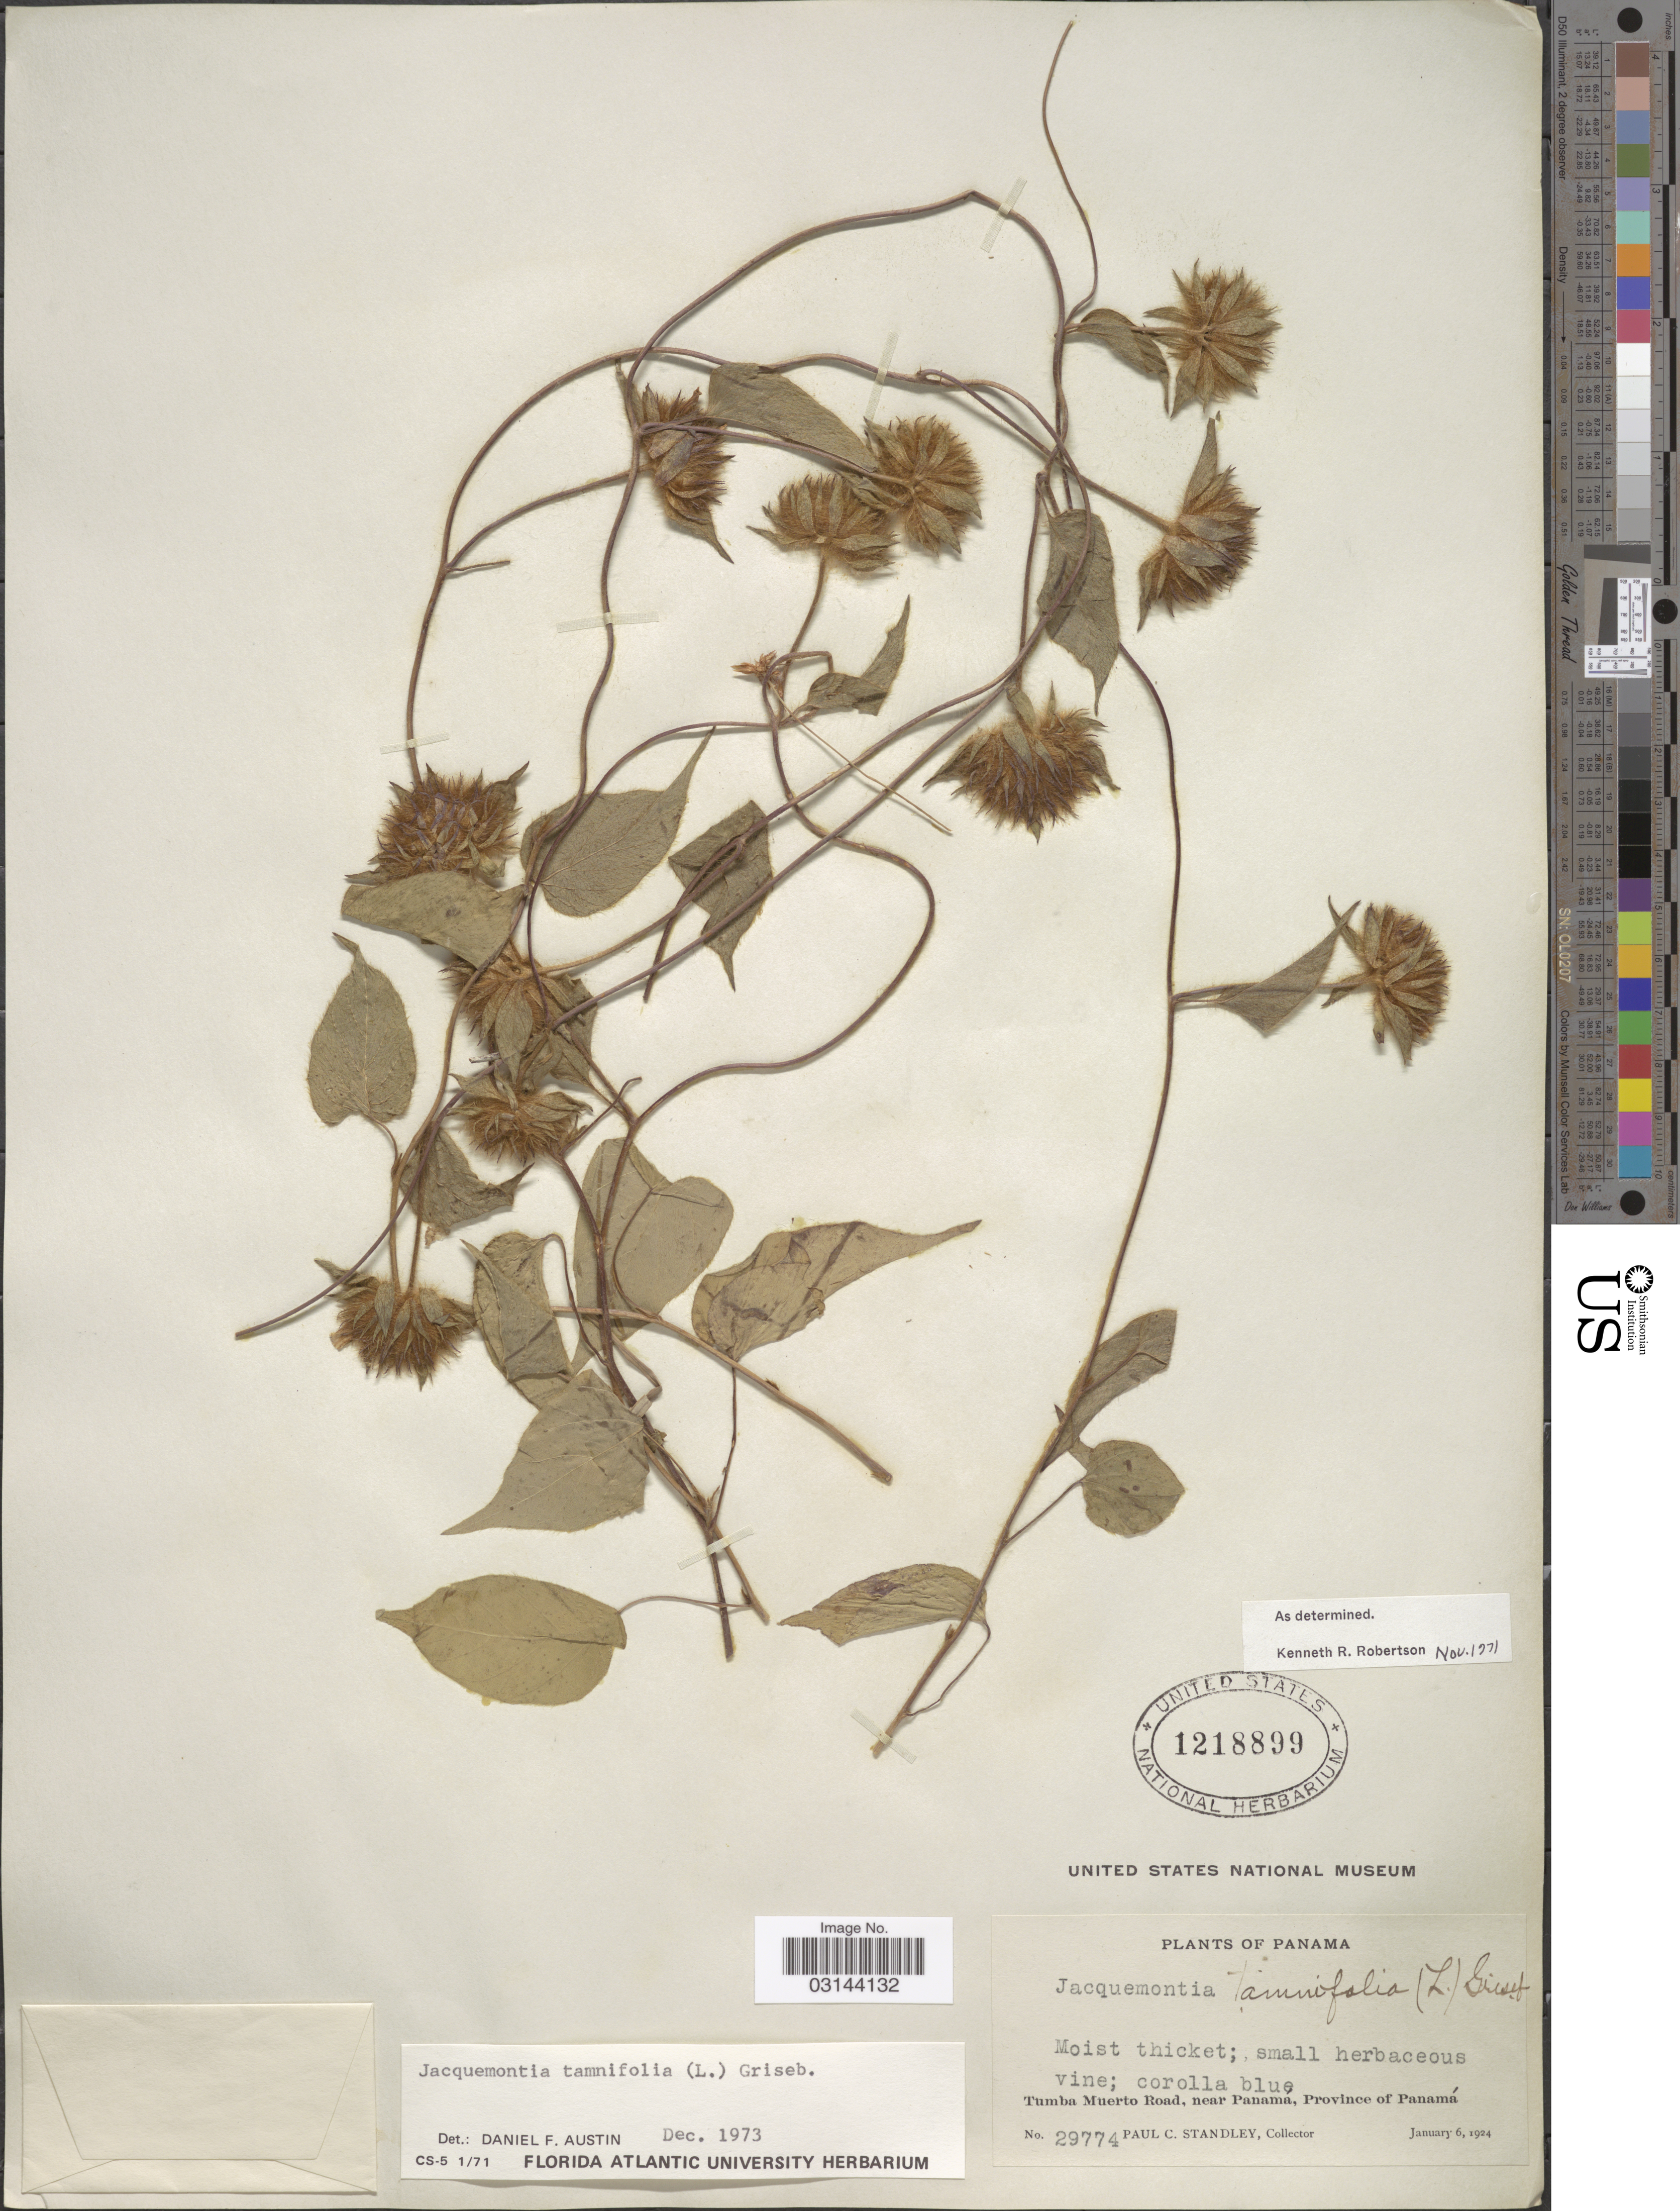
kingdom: Plantae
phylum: Tracheophyta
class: Magnoliopsida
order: Solanales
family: Convolvulaceae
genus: Jacquemontia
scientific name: Jacquemontia tamnifolia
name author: (L.) Griseb.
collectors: P. C. Standley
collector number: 29774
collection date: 1924-01-06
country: Panama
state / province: Panamá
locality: Tumba Muerto Road, near Panama, Province of Panamá.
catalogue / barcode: US 1218899